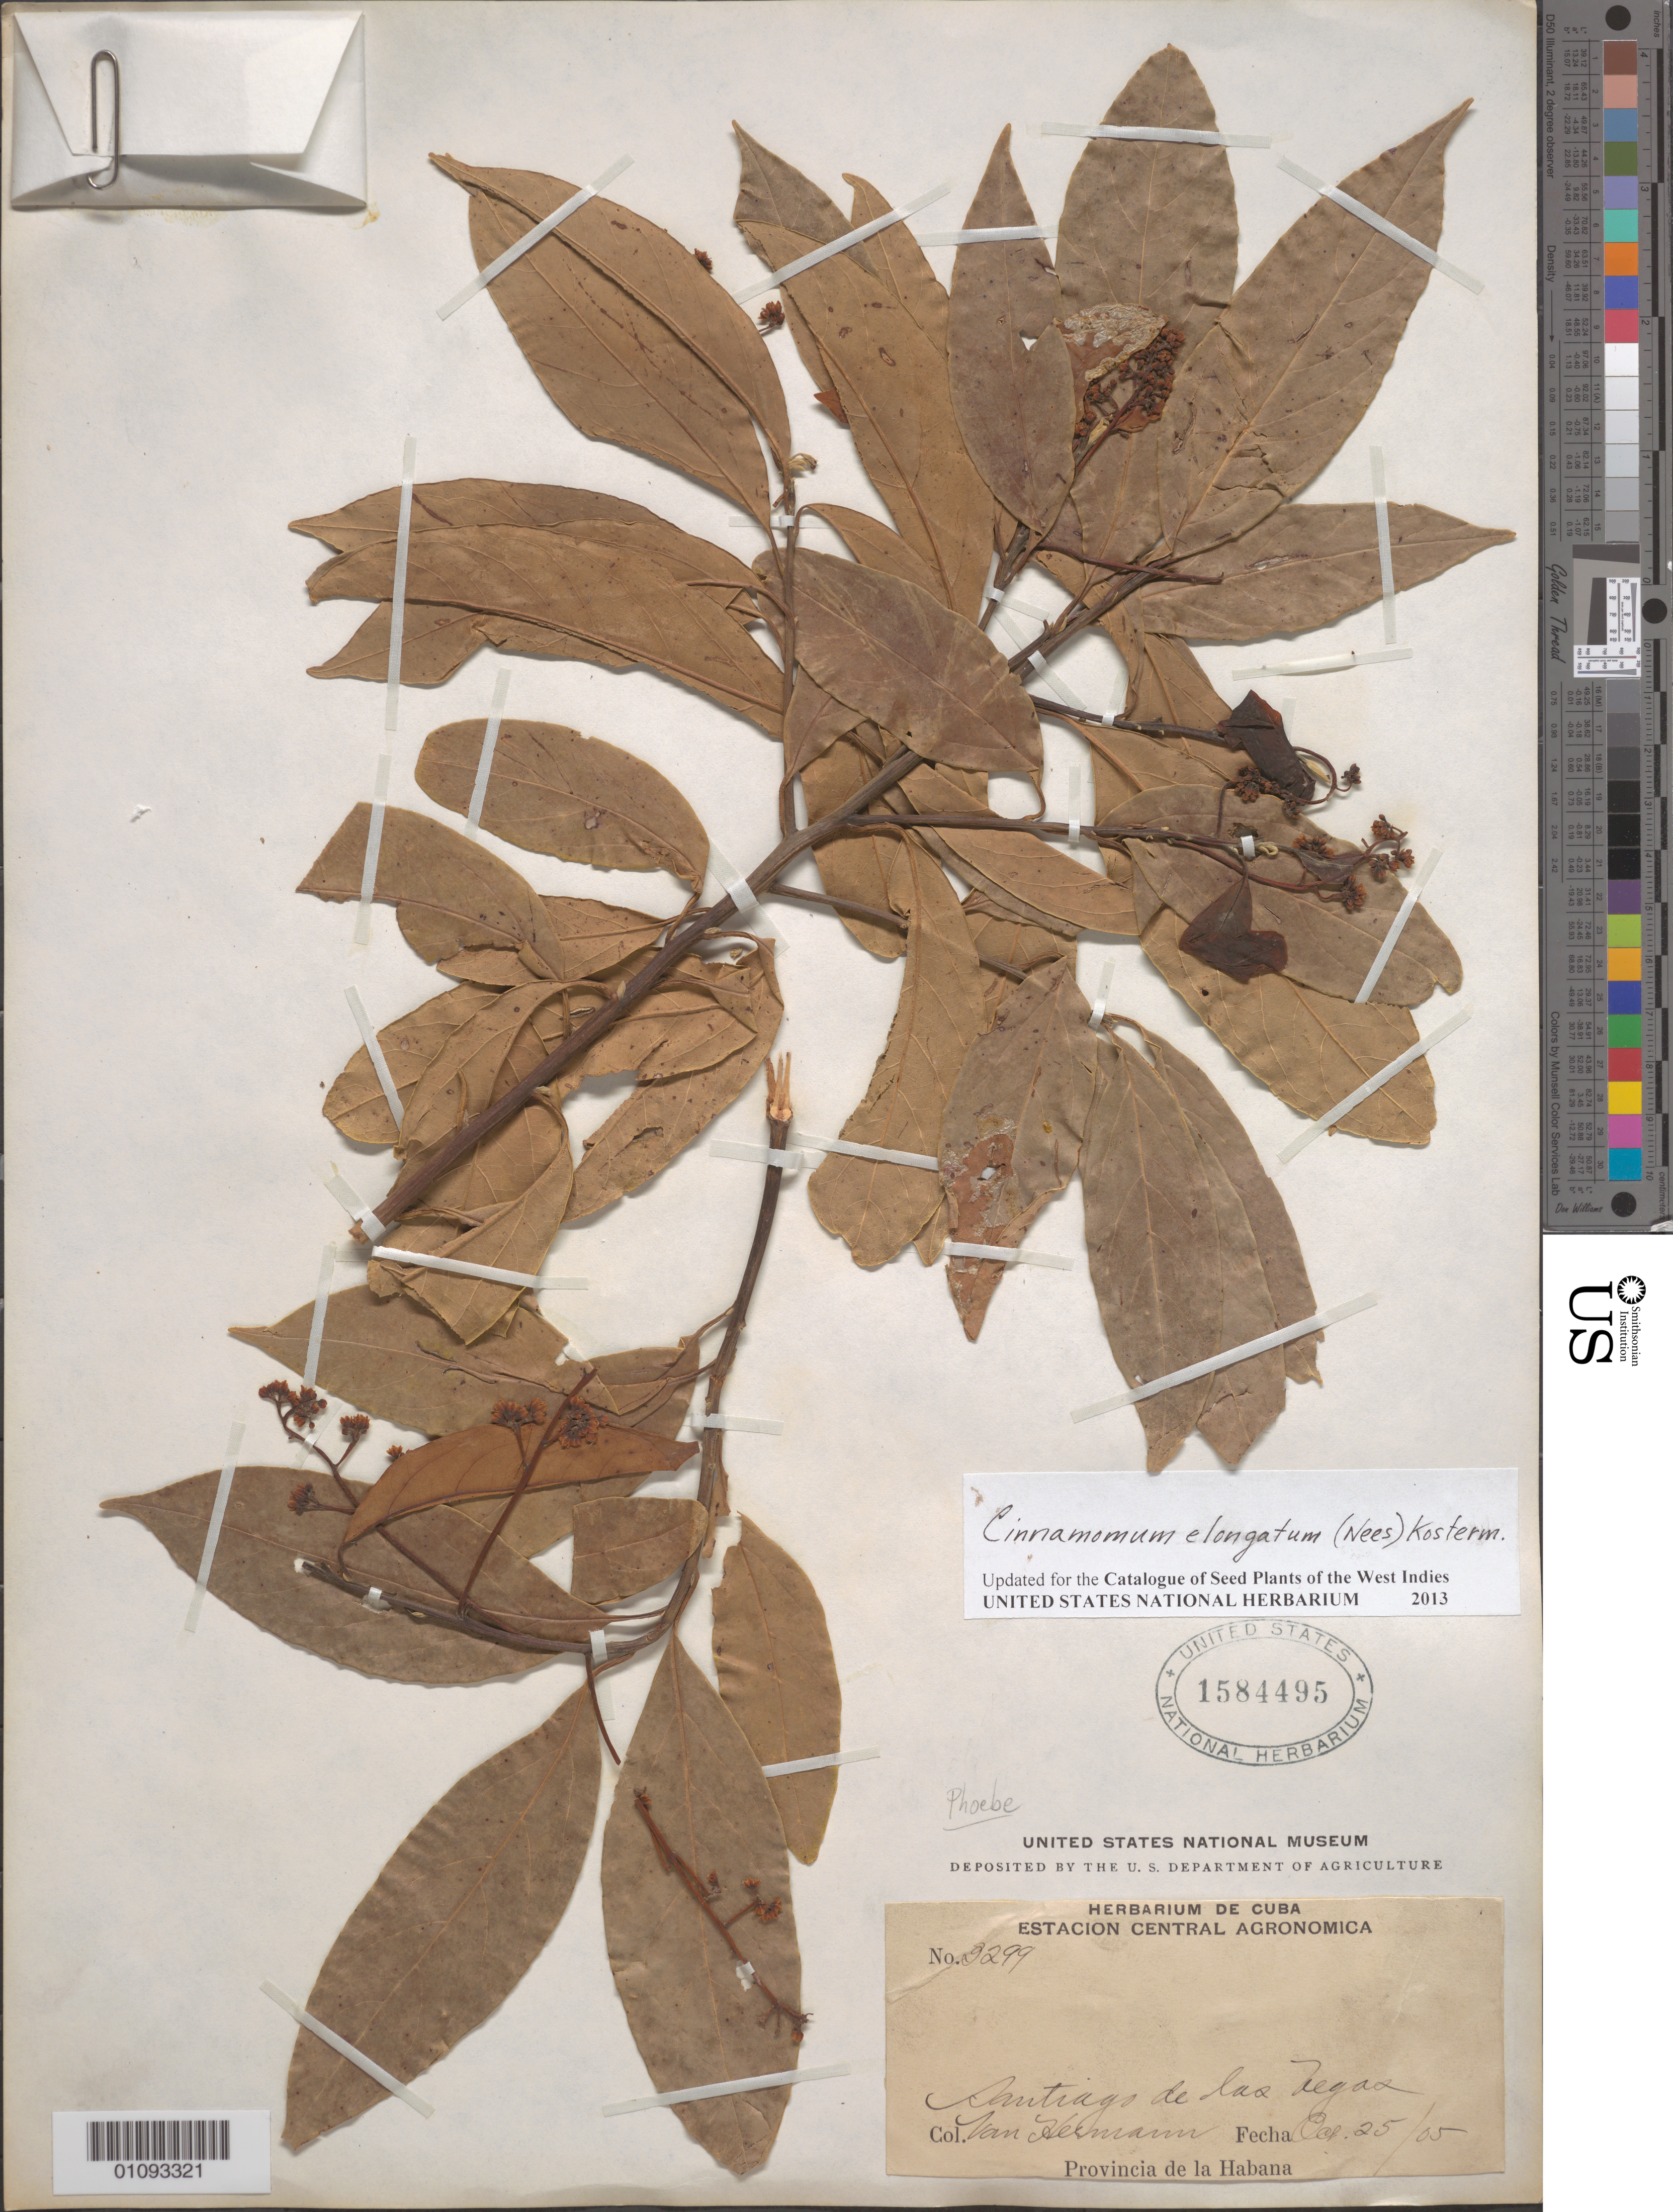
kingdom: Plantae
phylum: Tracheophyta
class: Magnoliopsida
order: Laurales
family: Lauraceae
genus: Phoebe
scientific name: Phoebe elongata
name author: (Vahl) Nees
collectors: H. A. Van Hermann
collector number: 3299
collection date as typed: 25 Oct 1905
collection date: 1905-10-25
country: Cuba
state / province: La Habana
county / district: Municipio Boyeros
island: Cuba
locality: Santiago de Las Vegas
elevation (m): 97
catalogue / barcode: US 1584495